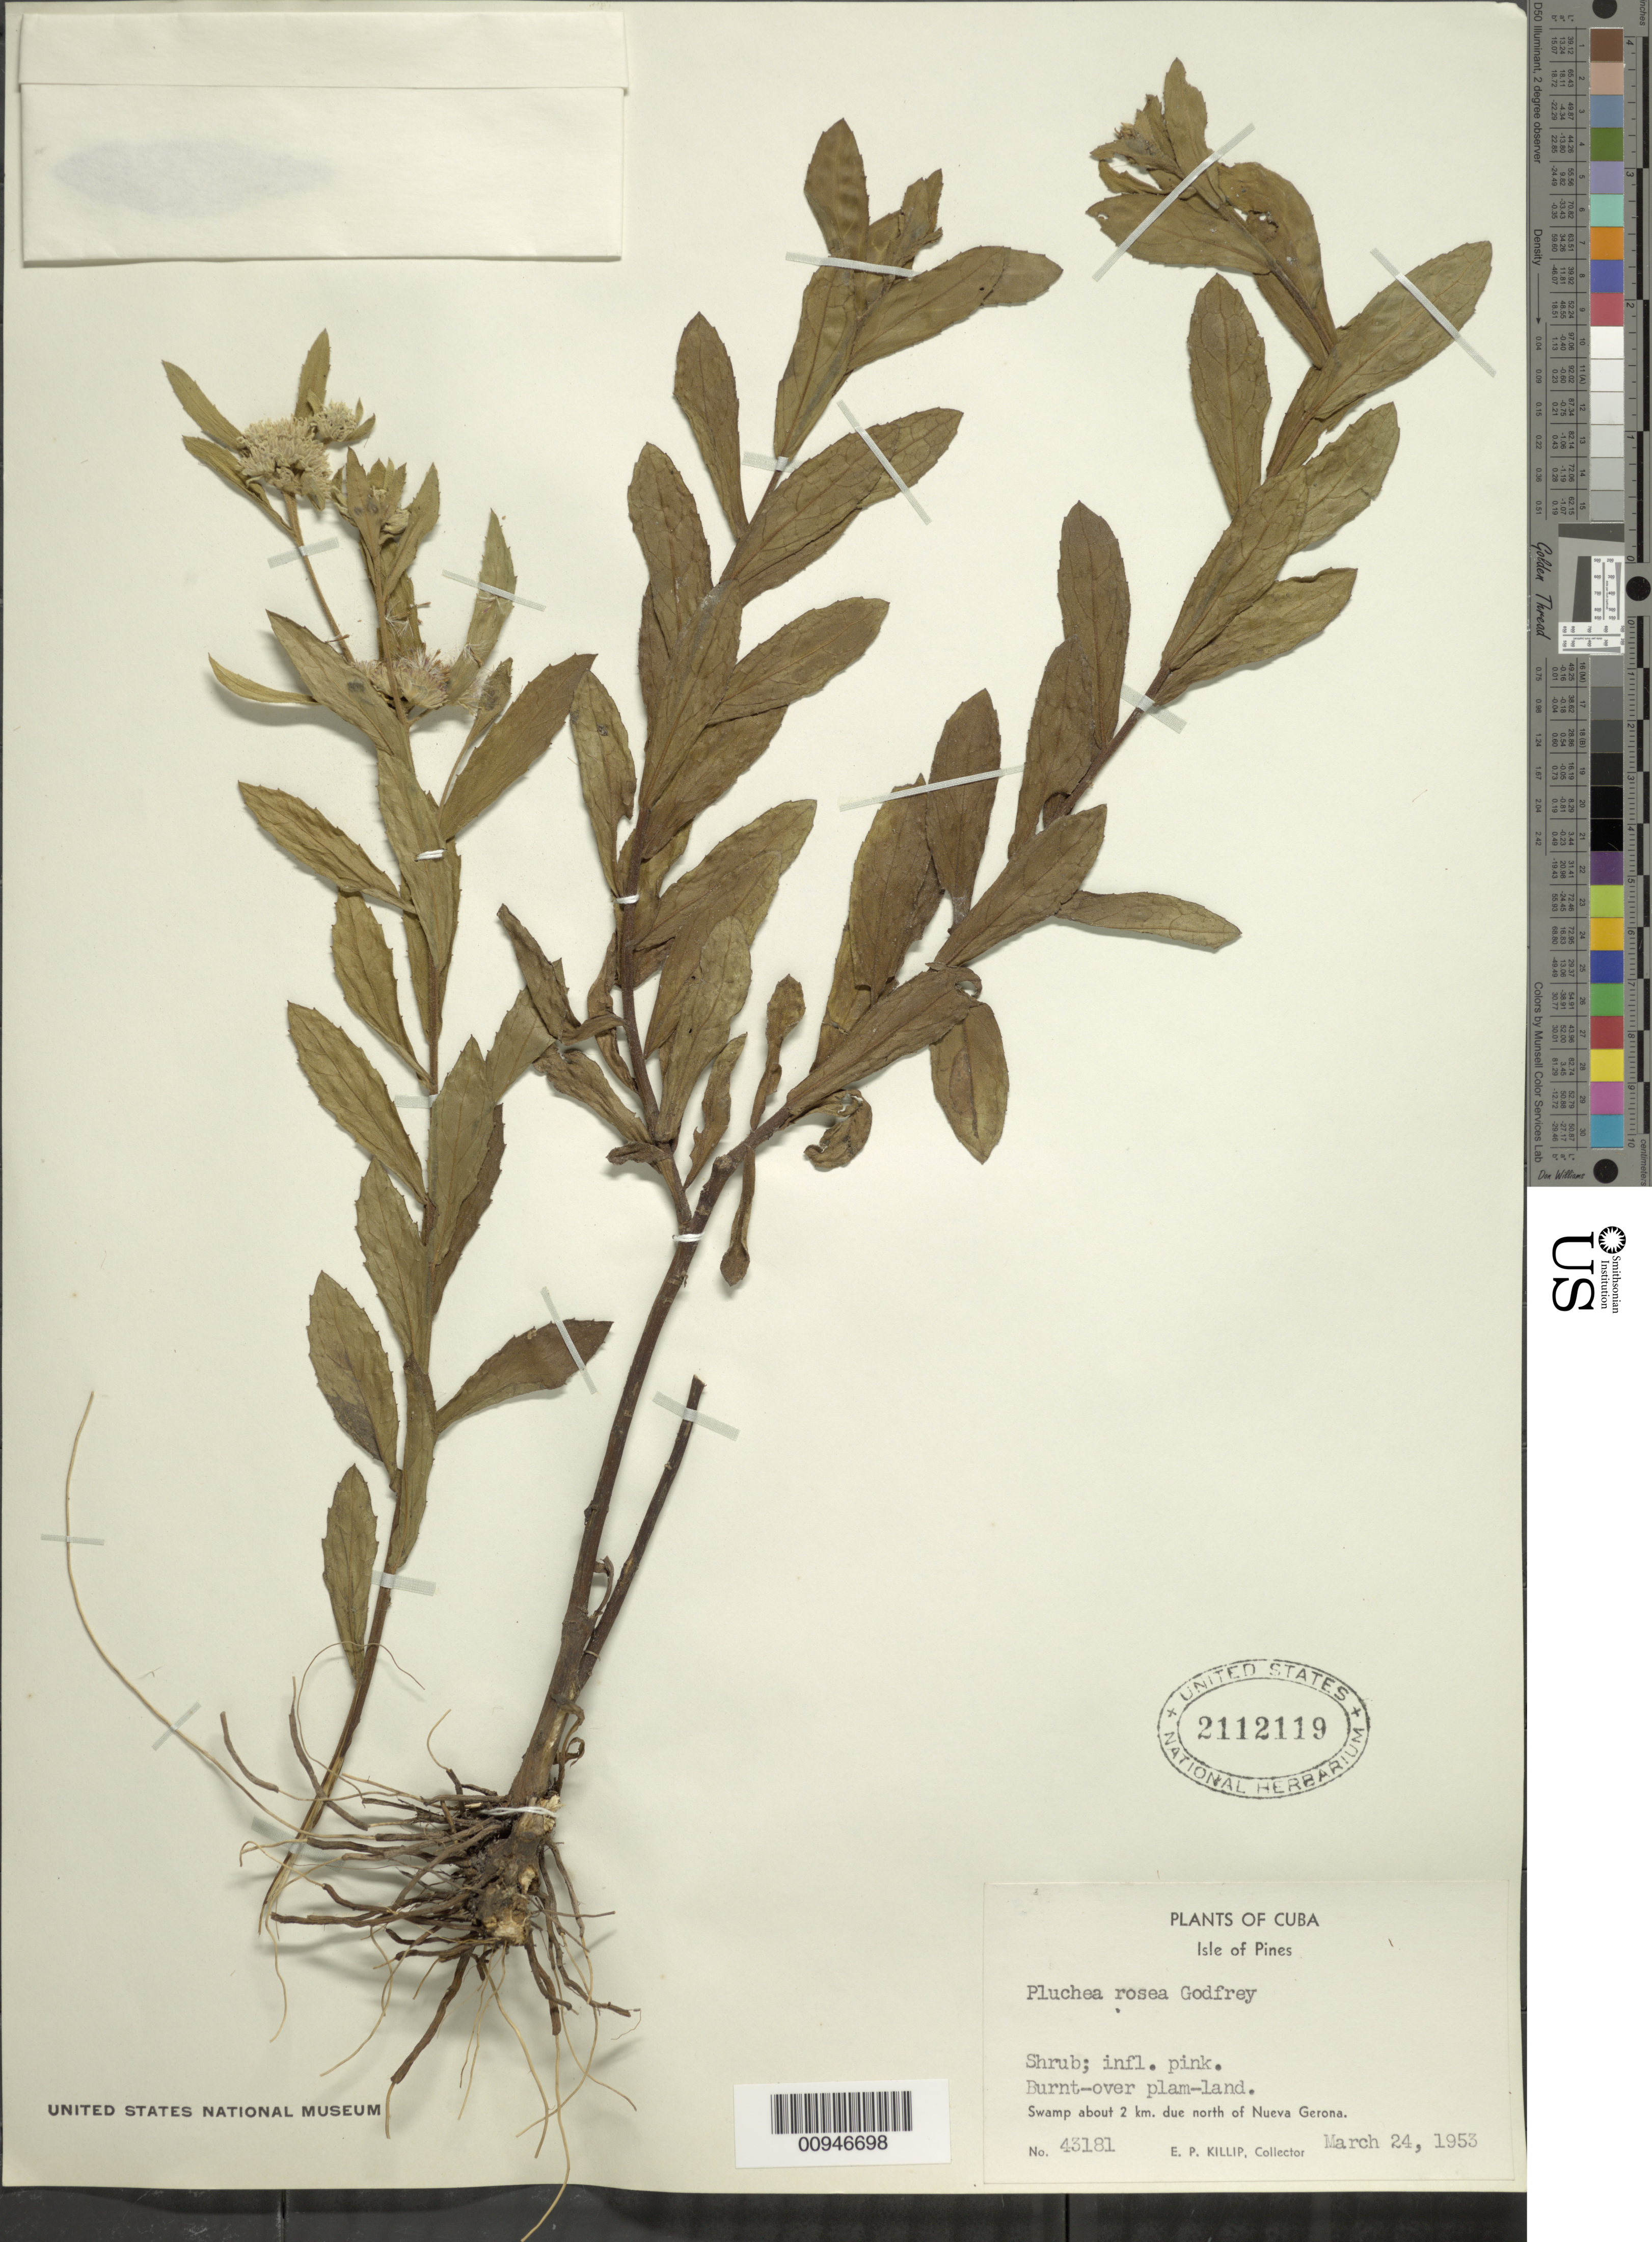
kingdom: Plantae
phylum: Tracheophyta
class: Magnoliopsida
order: Asterales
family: Asteraceae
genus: Pluchea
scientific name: Pluchea rosea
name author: R.K. Godfrey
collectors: E. P. Killip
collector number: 43181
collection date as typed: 24 Mar 1953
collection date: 1953-03-24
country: Cuba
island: Isla de la Juventud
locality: Swamp ca 2 km due N of Nueva Gerona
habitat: Burnt-over palm-land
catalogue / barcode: US 2112119